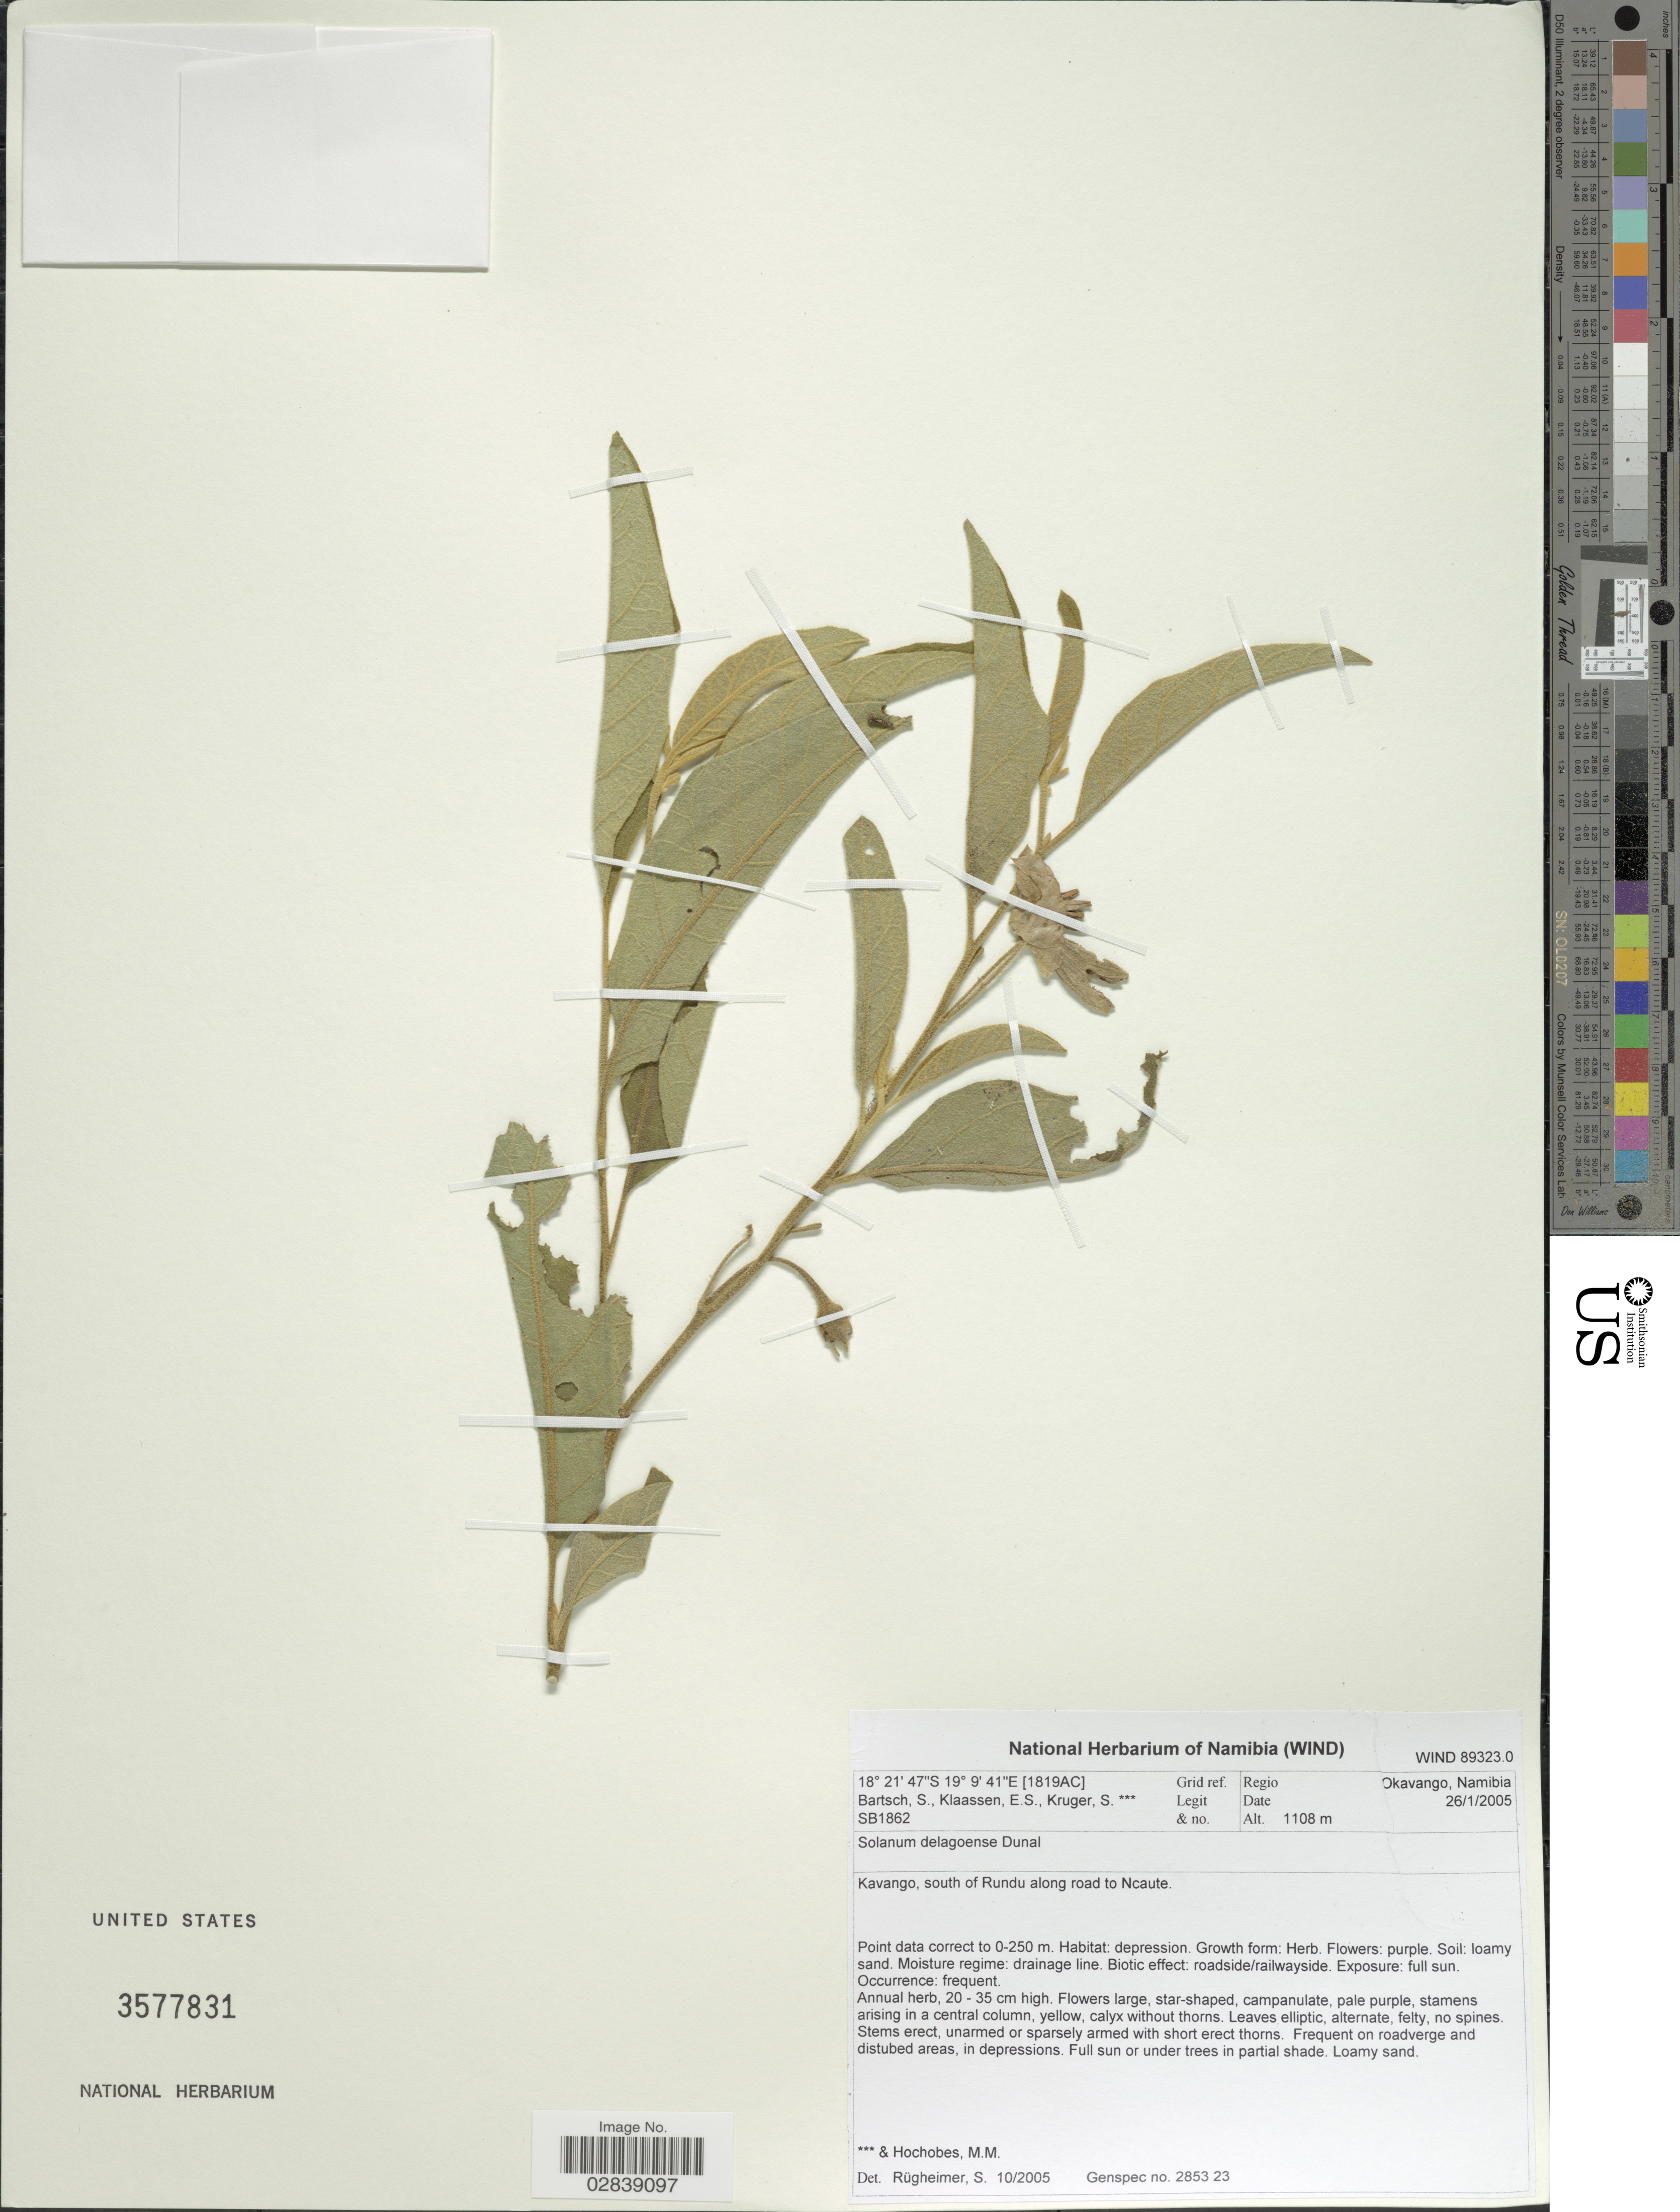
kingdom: Plantae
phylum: Tracheophyta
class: Magnoliopsida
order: Solanales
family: Solanaceae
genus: Solanum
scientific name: Solanum delagoense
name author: Dunal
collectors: S. Bartsch, E. S. Klaassen, S. Kruger & M. Hochobes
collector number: SB1862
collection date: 2005-01-26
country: Namibia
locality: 1819AC Grid ref., Regio Okavango. Kavango, south of Rundu along road to Ncaute.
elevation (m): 1108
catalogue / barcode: US 3577831